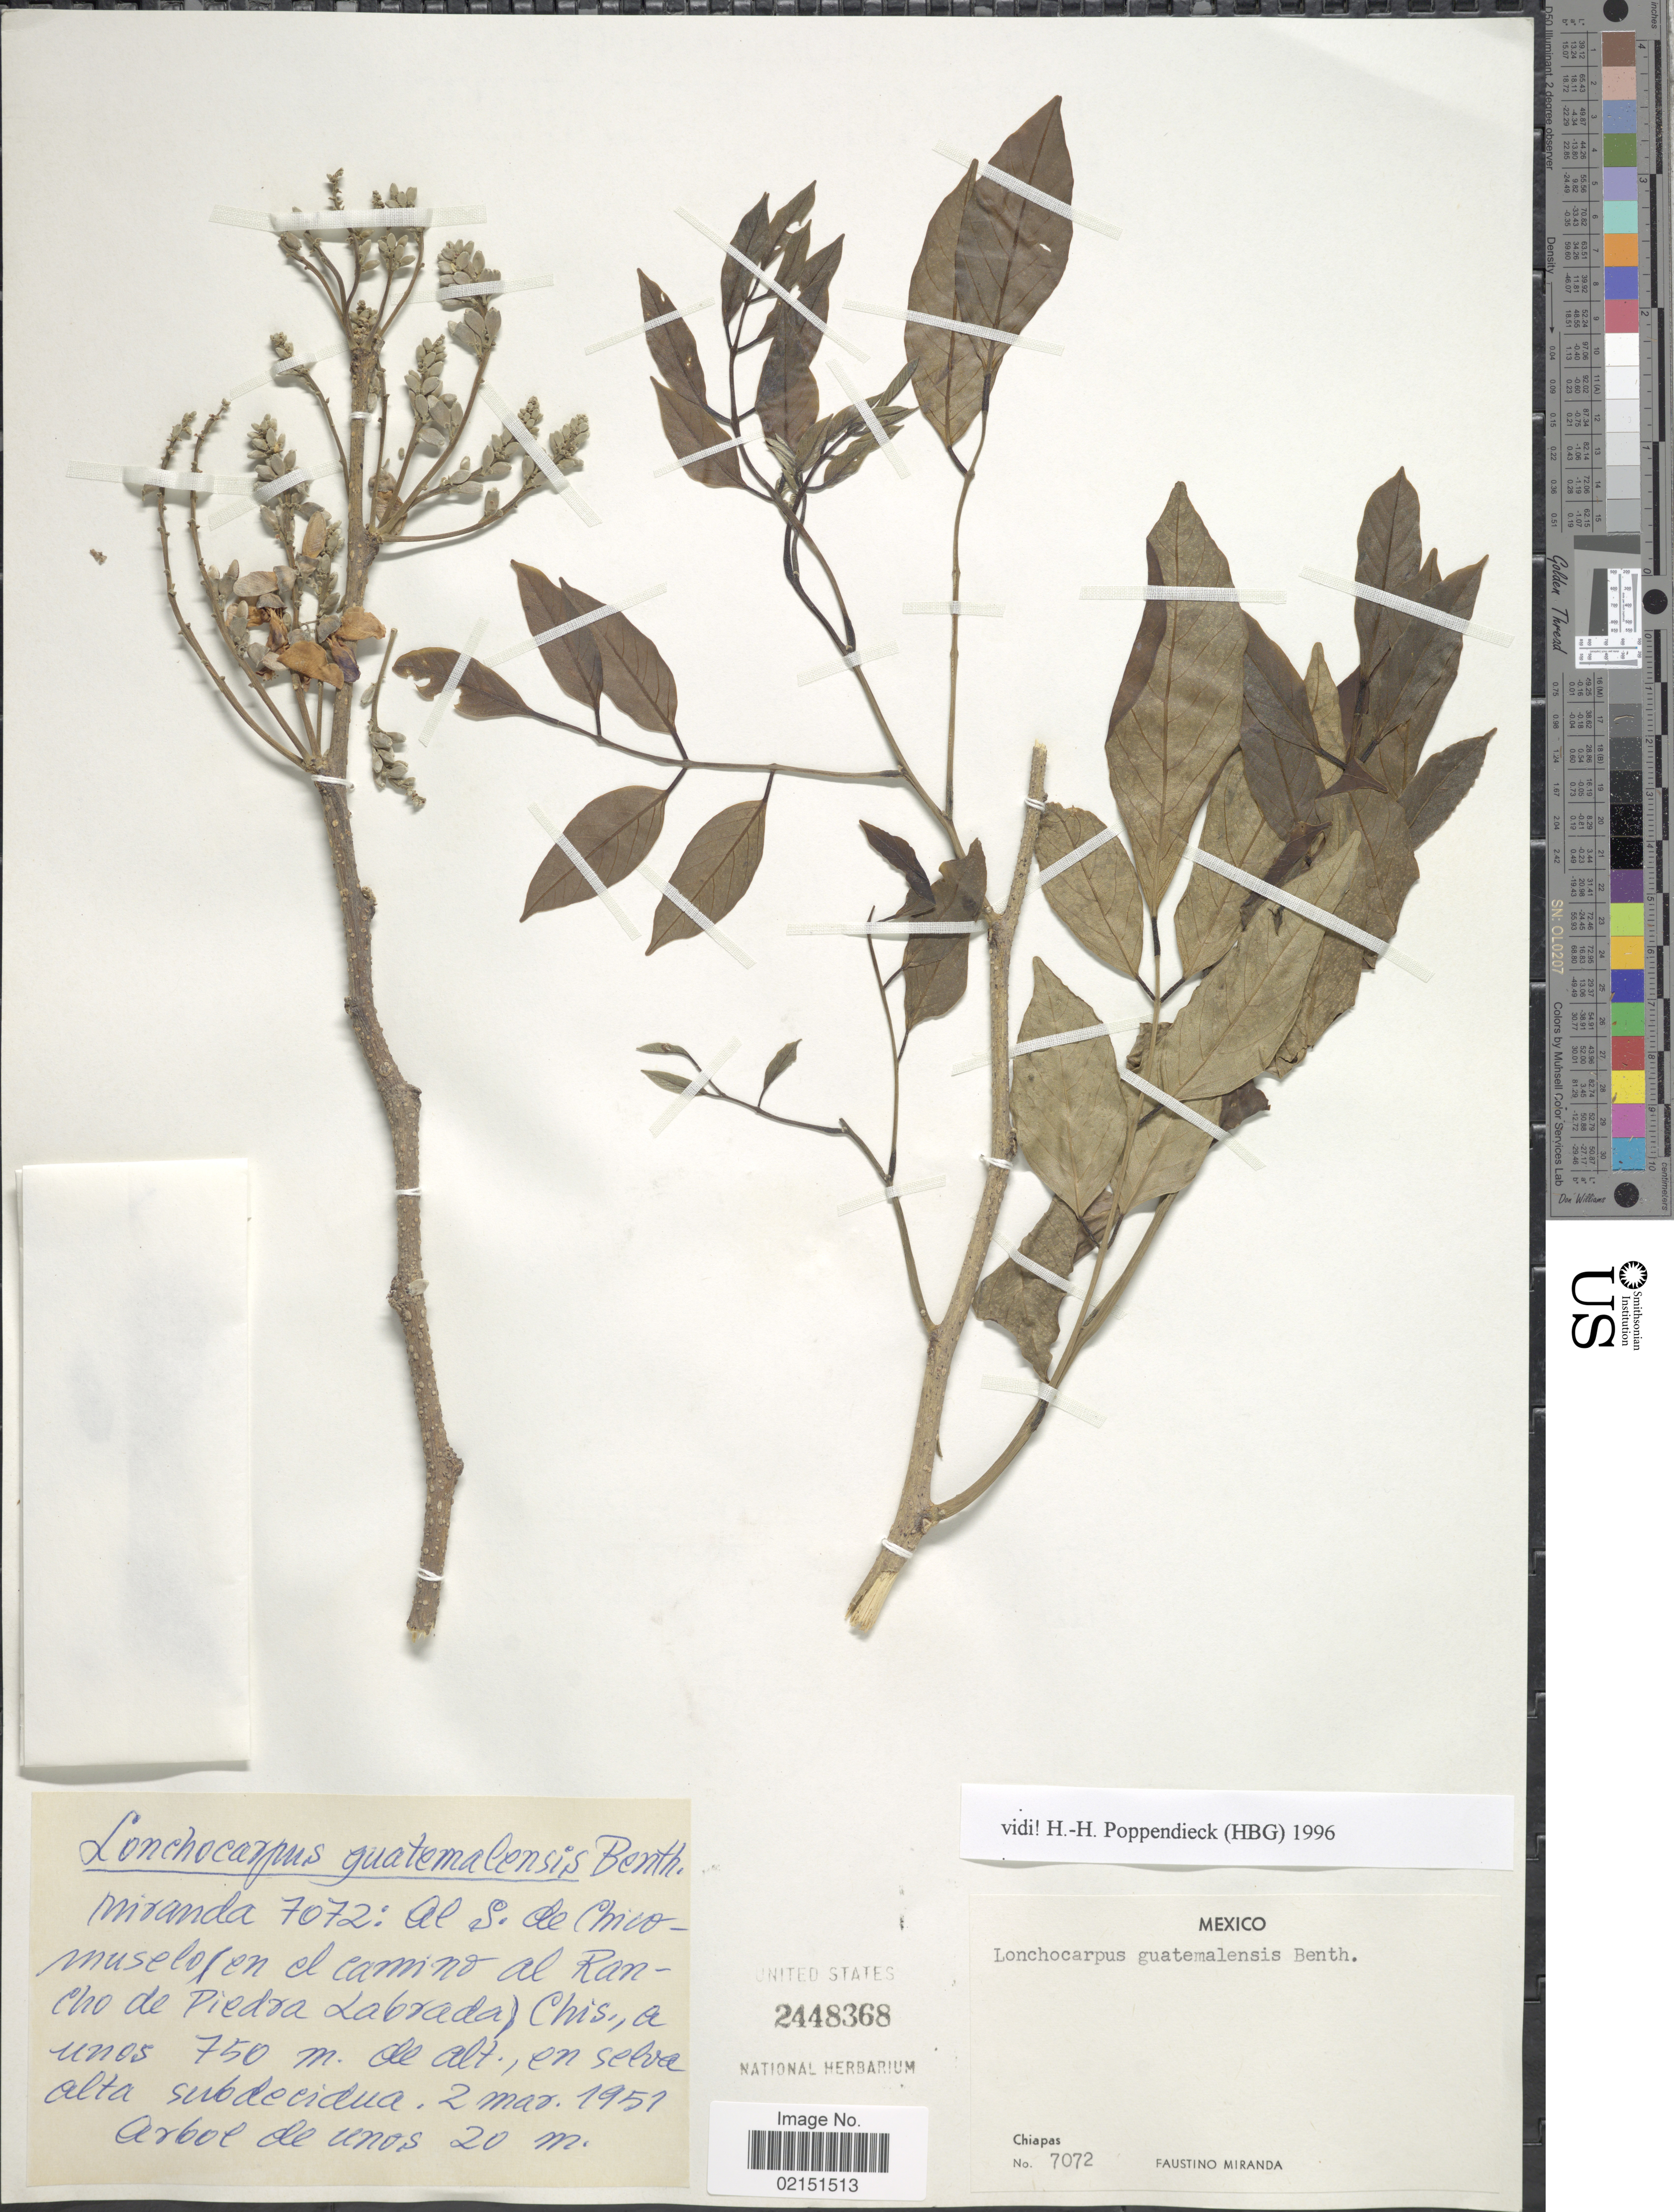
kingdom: Plantae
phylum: Tracheophyta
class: Magnoliopsida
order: Fabales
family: Fabaceae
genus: Lonchocarpus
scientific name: Lonchocarpus guatemalensis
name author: Benth.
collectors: F. Miranda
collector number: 7072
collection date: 1951-03-02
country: Mexico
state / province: Chiapas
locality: Al S. de Chicomuselo (en el camino al Rancho de Piedra Labrada) Chis.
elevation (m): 750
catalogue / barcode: US 2448368